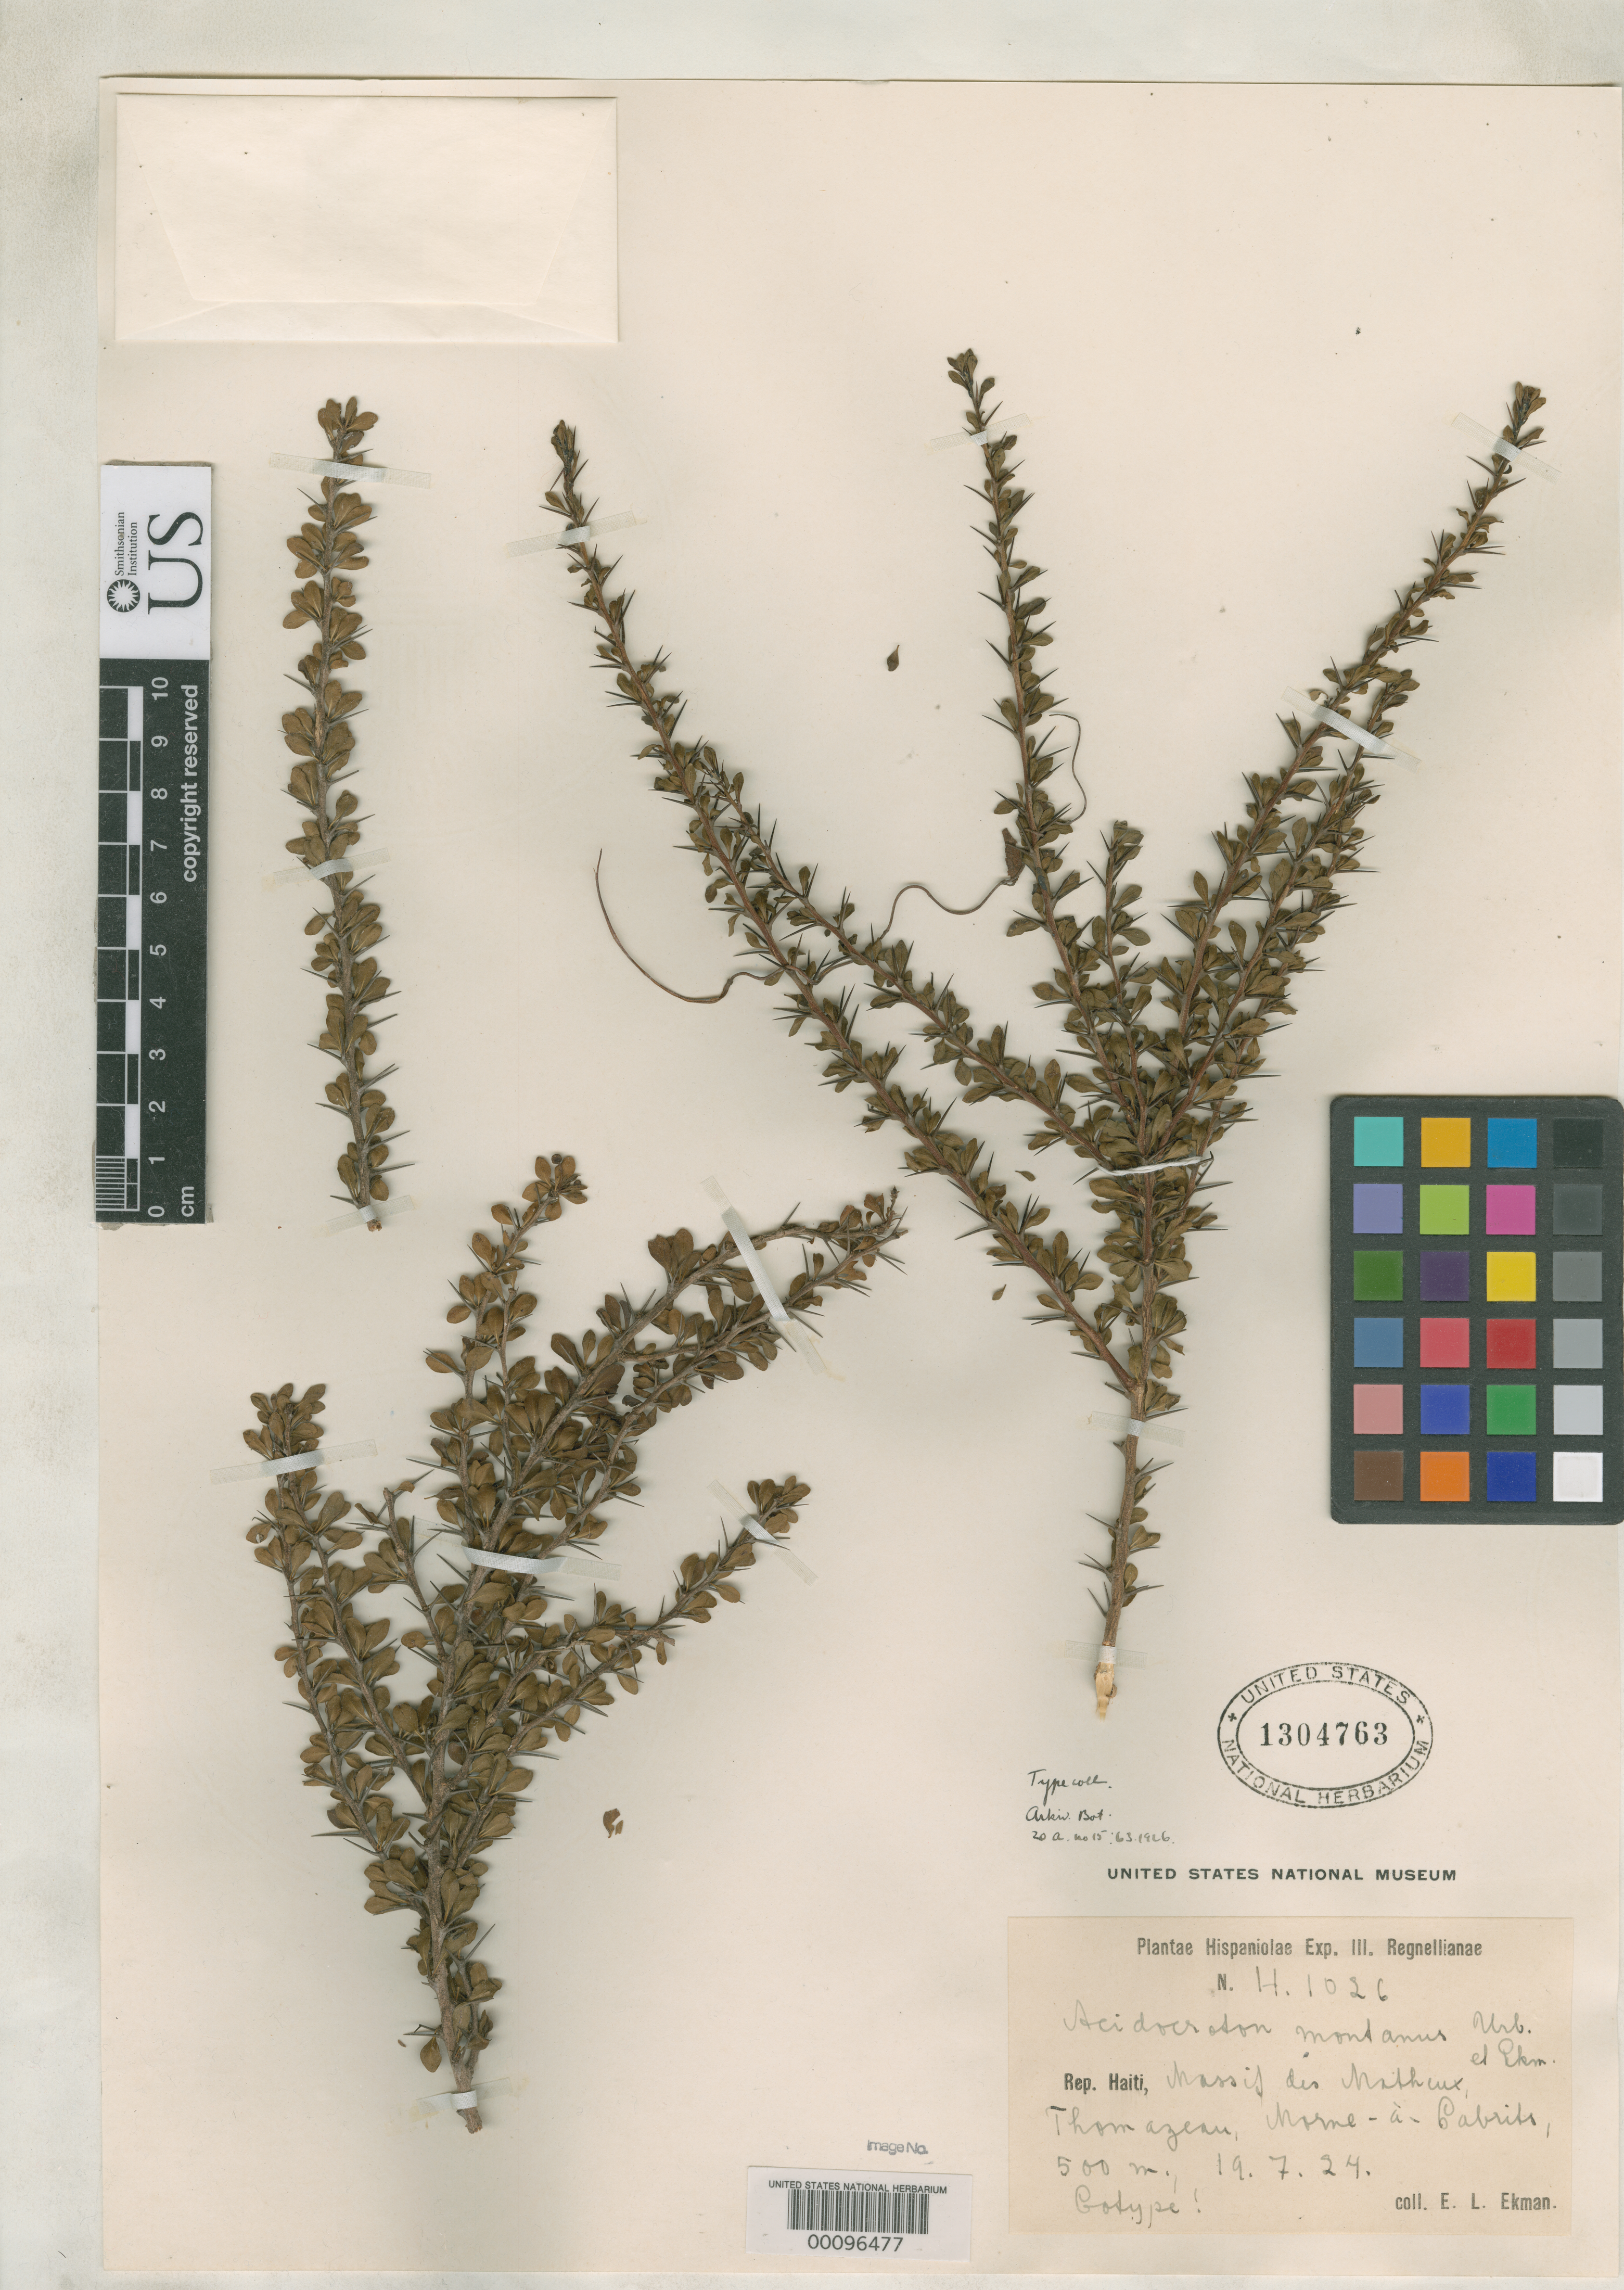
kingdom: Plantae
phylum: Tracheophyta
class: Magnoliopsida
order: Malpighiales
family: Euphorbiaceae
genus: Acidocroton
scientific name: Acidocroton montanus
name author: Urb. & Ekman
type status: Isotype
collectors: E. L. Ekman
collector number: H 1026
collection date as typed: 19 Jul 1924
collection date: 1924-07-19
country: Haiti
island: Hispaniola Island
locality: Montagnes du Trou d'Eau Inmorne-a-Cabrits, montis prope Bois d'Orne.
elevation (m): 500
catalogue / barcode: US 1304763